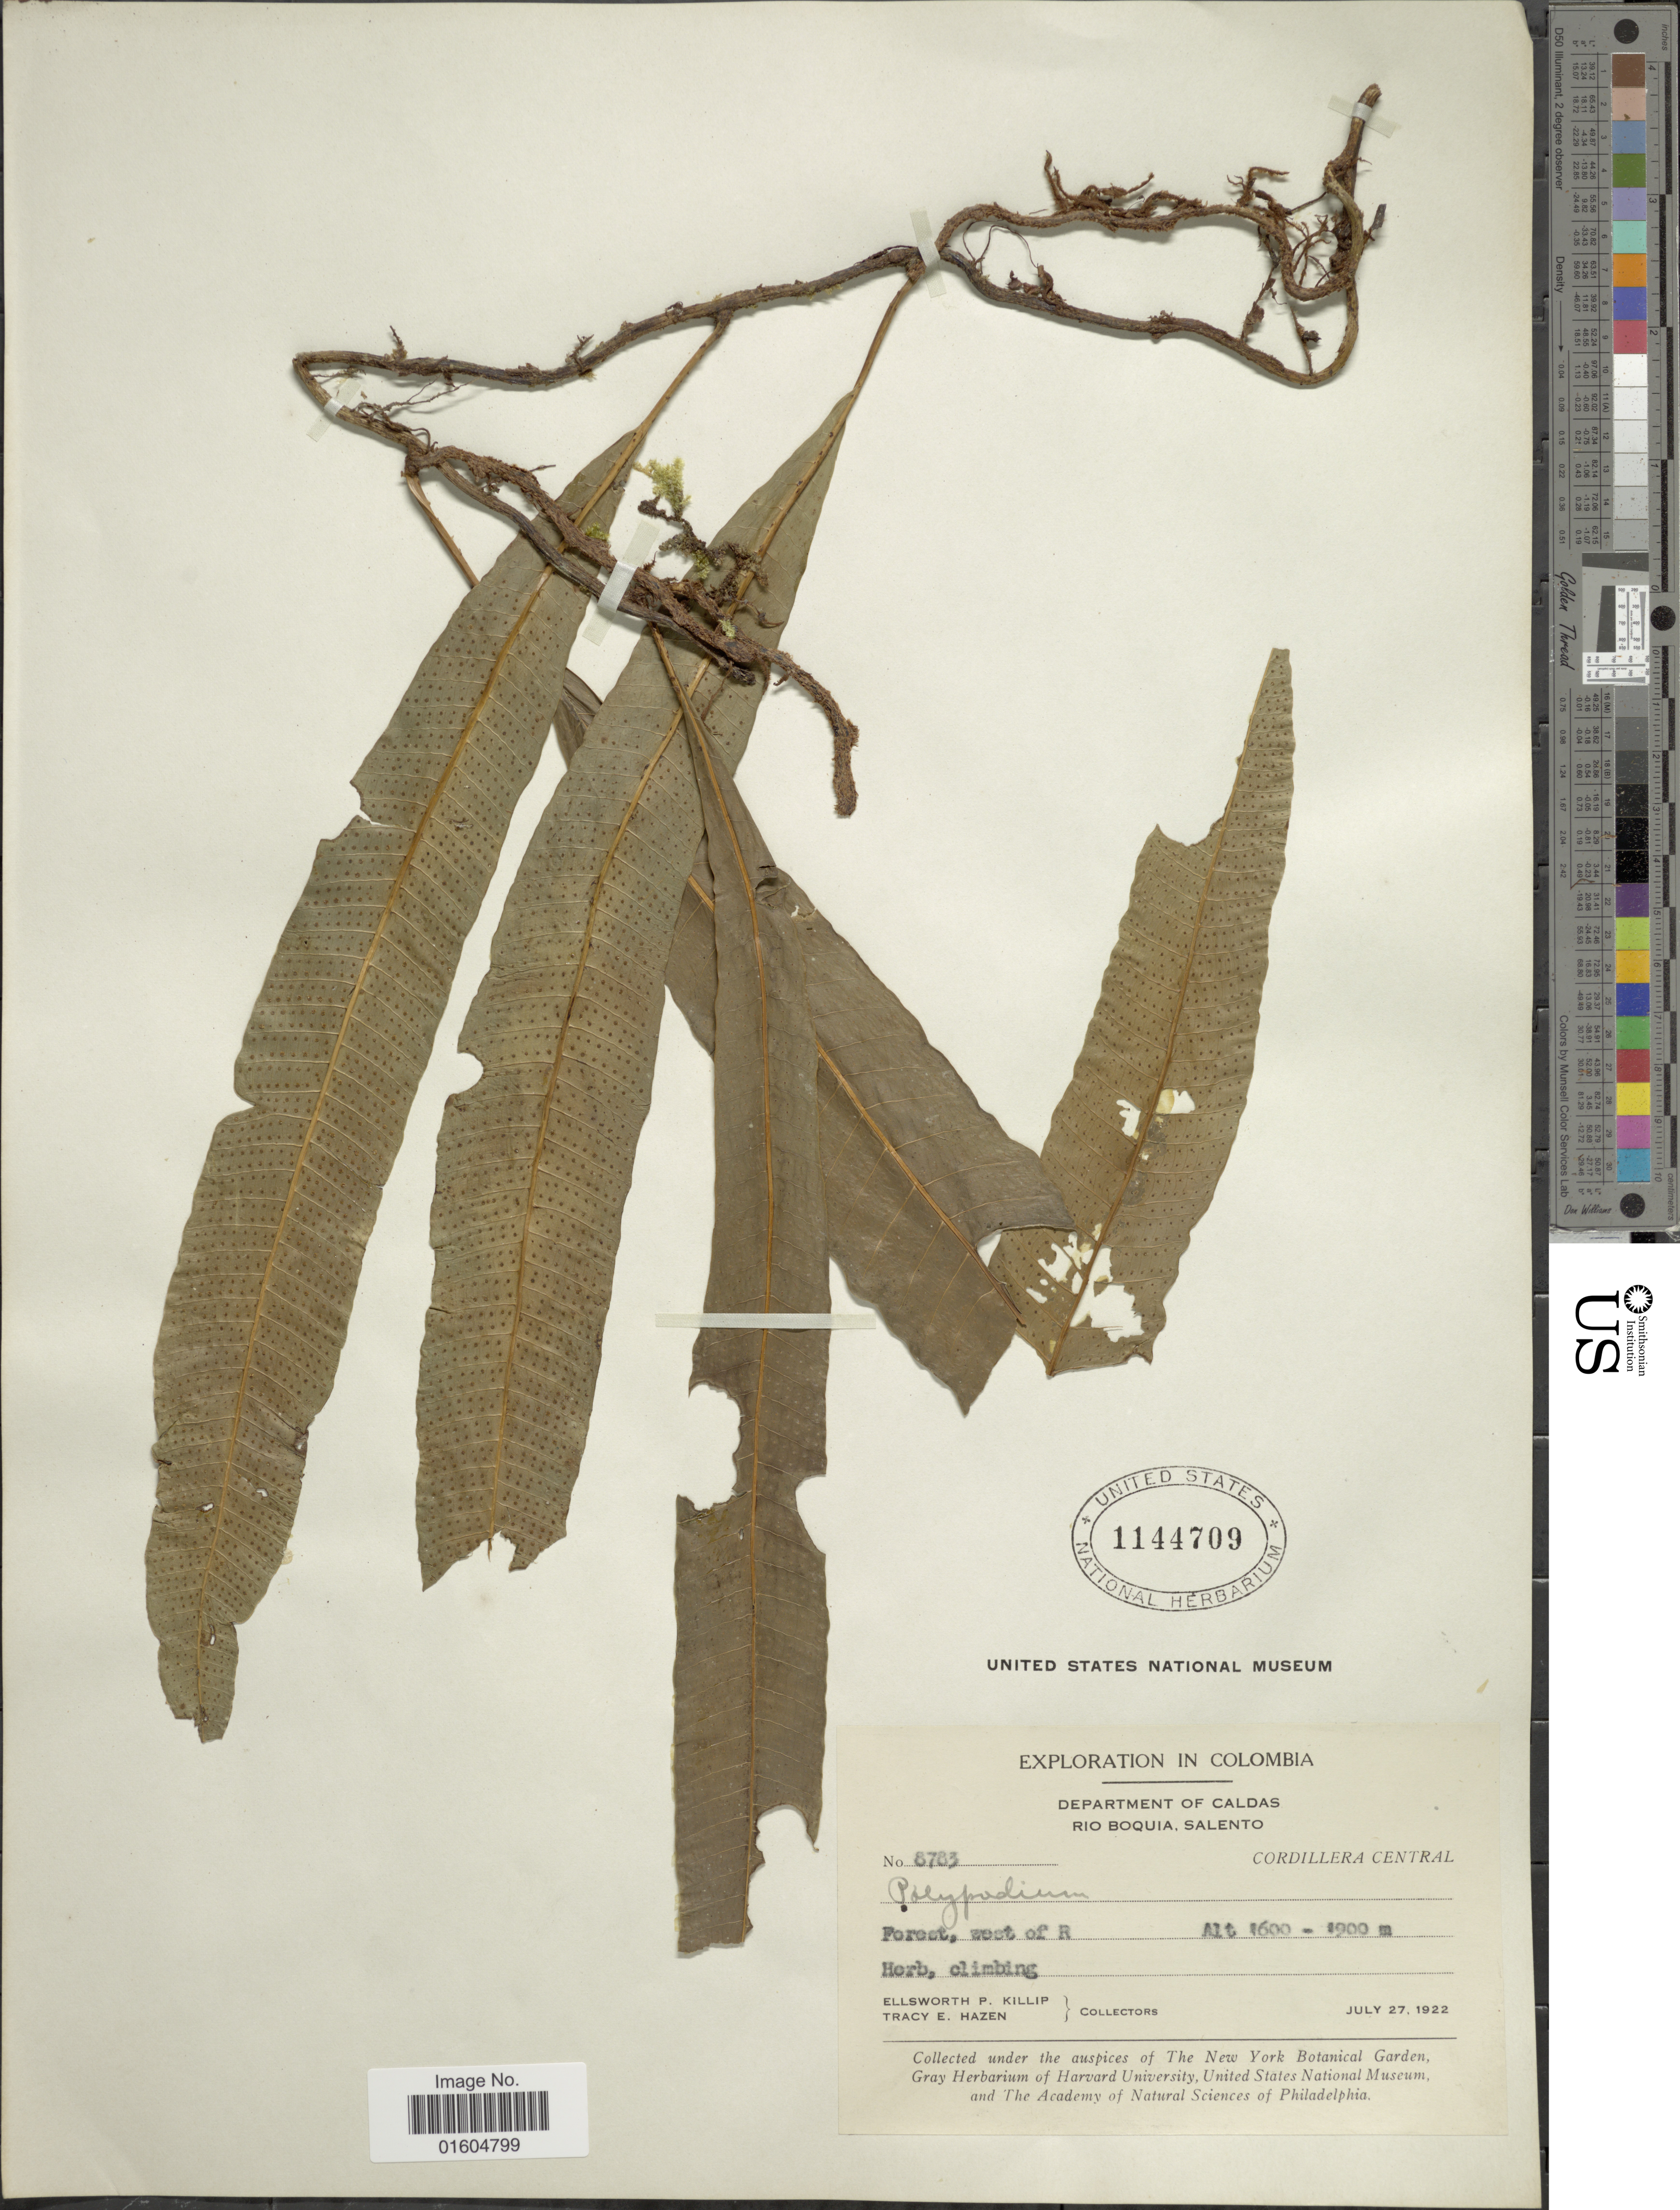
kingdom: Plantae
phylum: Tracheophyta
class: Polypodiopsida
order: Polypodiales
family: Polypodiaceae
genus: Campyloneurum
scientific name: Campyloneurum repens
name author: (Aubl.) C. Presl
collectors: E. P. Killip & T. E. Hazen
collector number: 5783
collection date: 1922-07-27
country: Colombia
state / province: Caldas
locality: Department of Caldas. Rio Boquia, Salento. Forest west of R.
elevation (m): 1600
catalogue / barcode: US 1144709